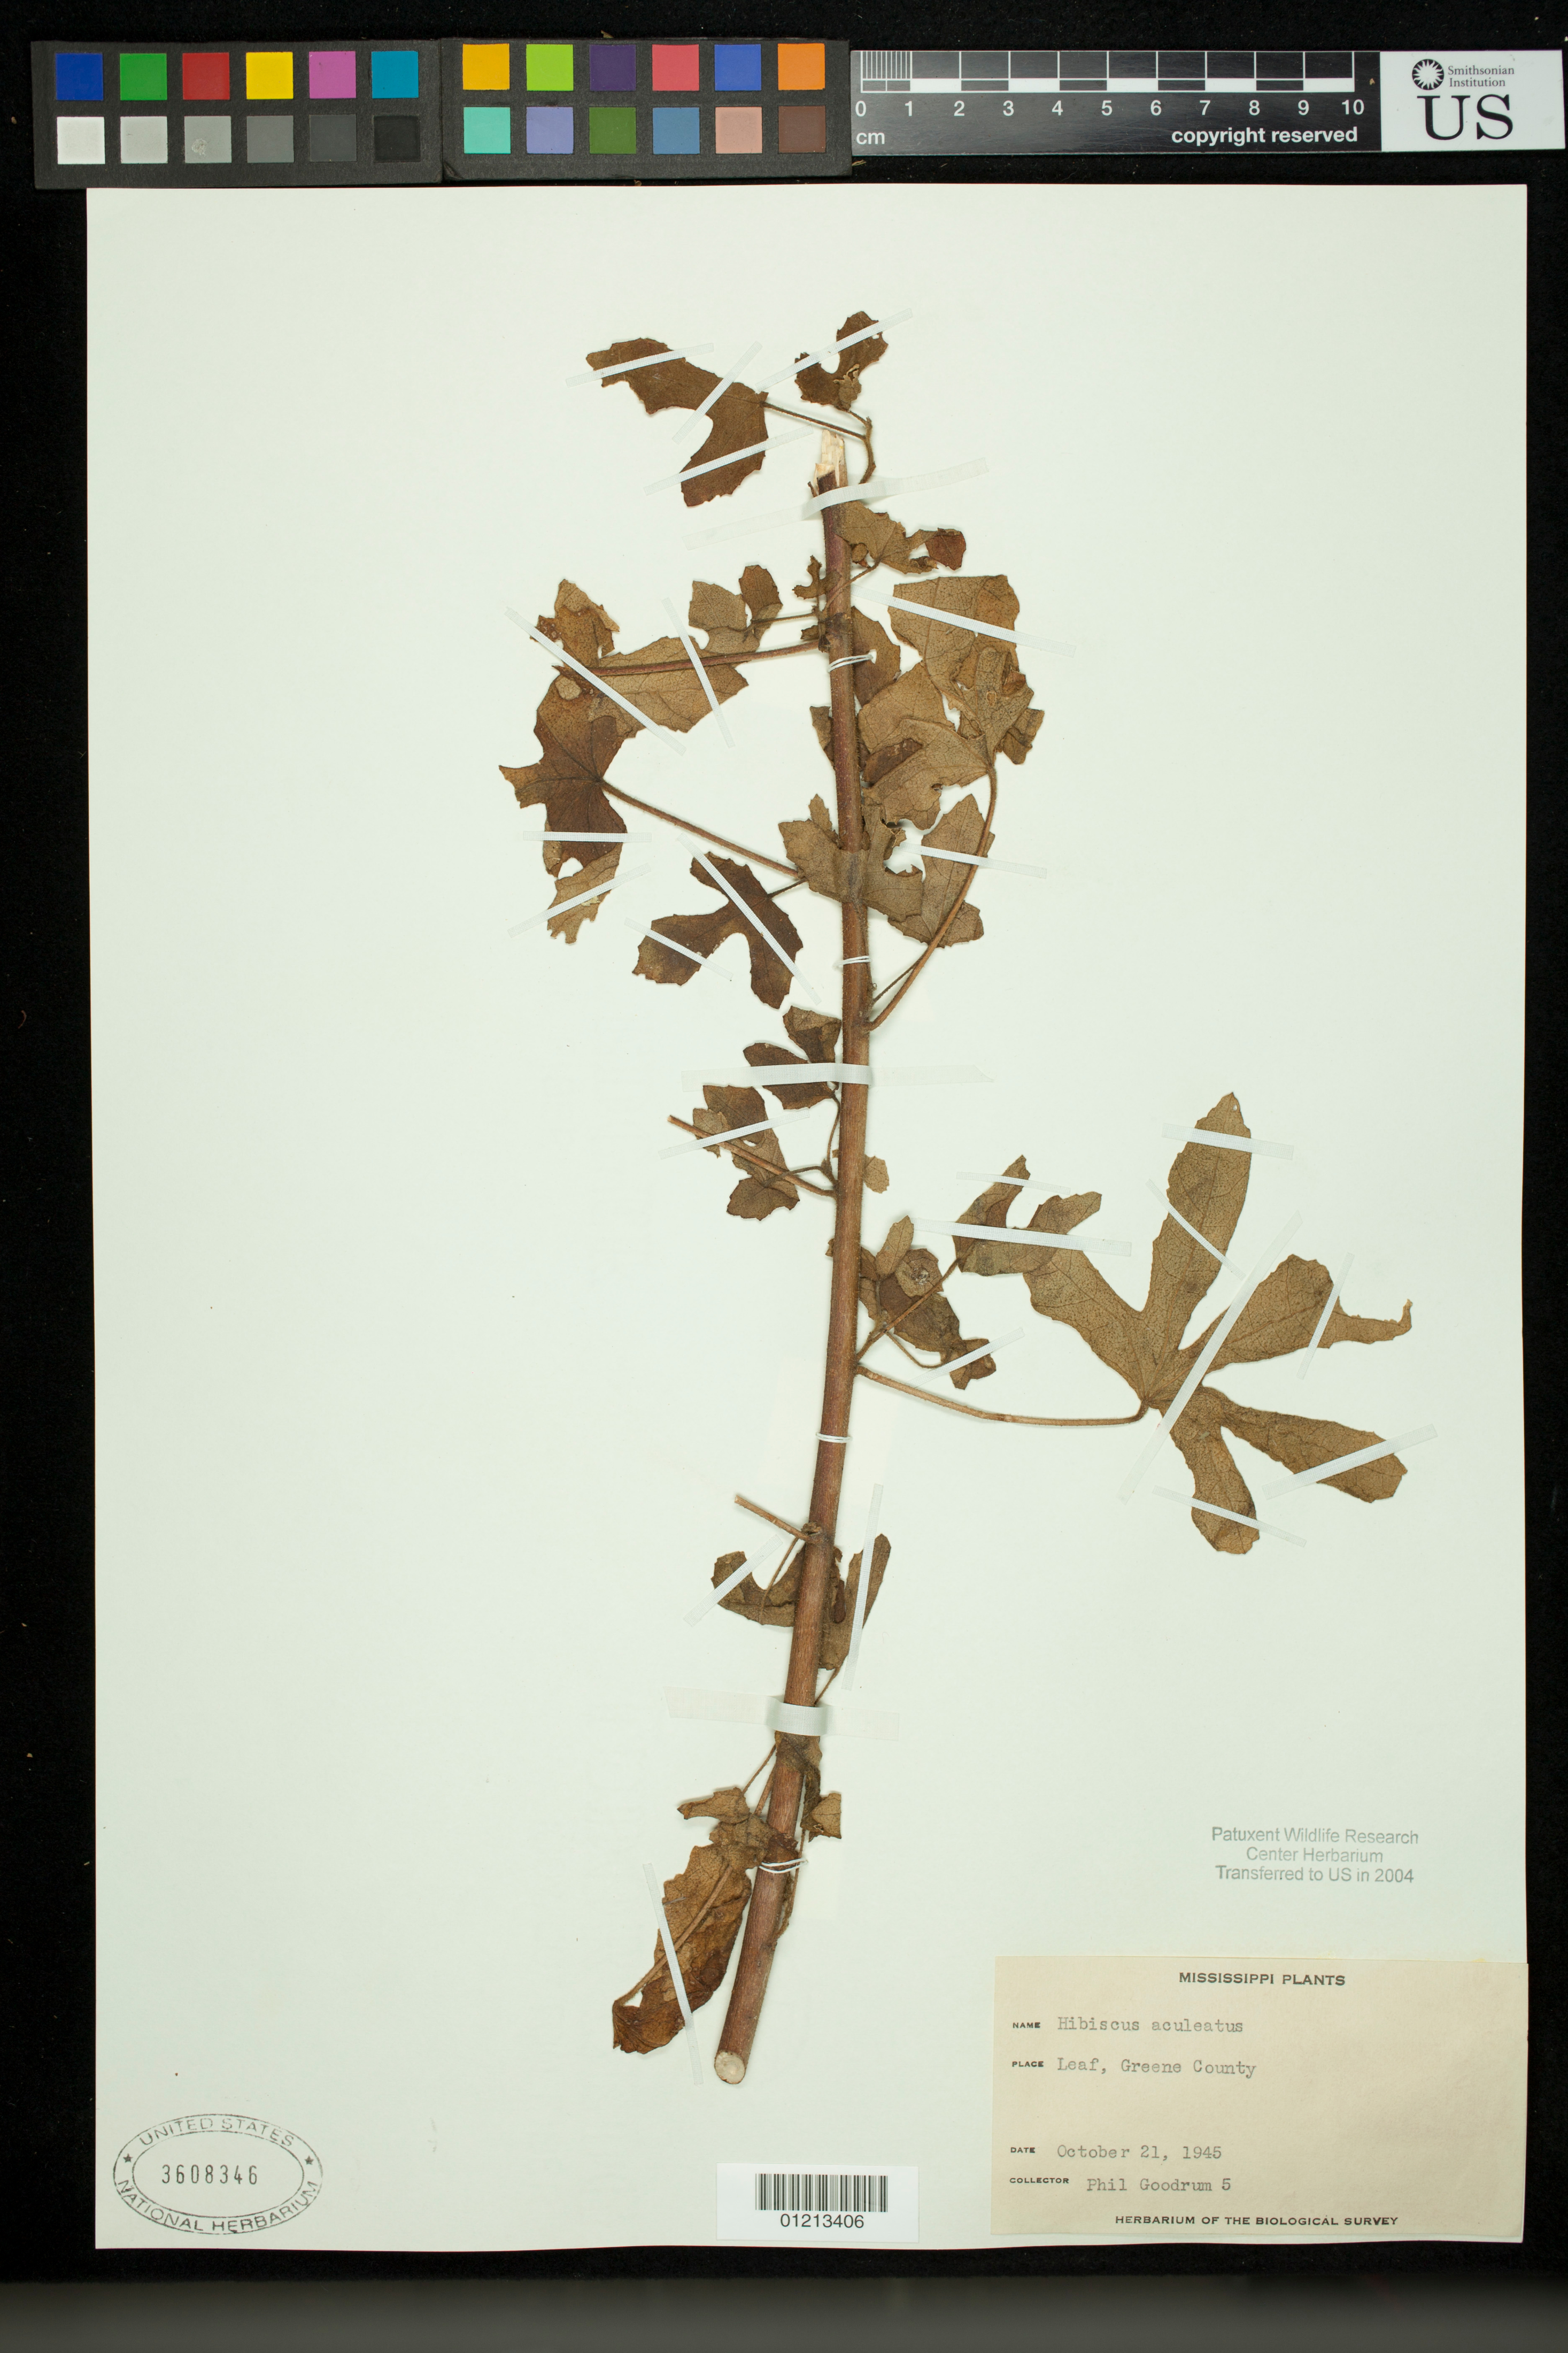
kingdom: Plantae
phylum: Tracheophyta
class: Magnoliopsida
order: Malvales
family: Malvaceae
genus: Sabdariffa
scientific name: Sabdariffa aculeata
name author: (Walter) M.M. Hanes & R.L. Barrett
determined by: Dorr, Laurence J., Curator (BOT), Smithsonian Institution - National Museum of Natural History (UNITED STATES)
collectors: P. Goodrum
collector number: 5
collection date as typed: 21 Oct 1945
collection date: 1945-10-21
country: United States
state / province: Mississippi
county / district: Greene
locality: Greene County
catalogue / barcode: US 3608346